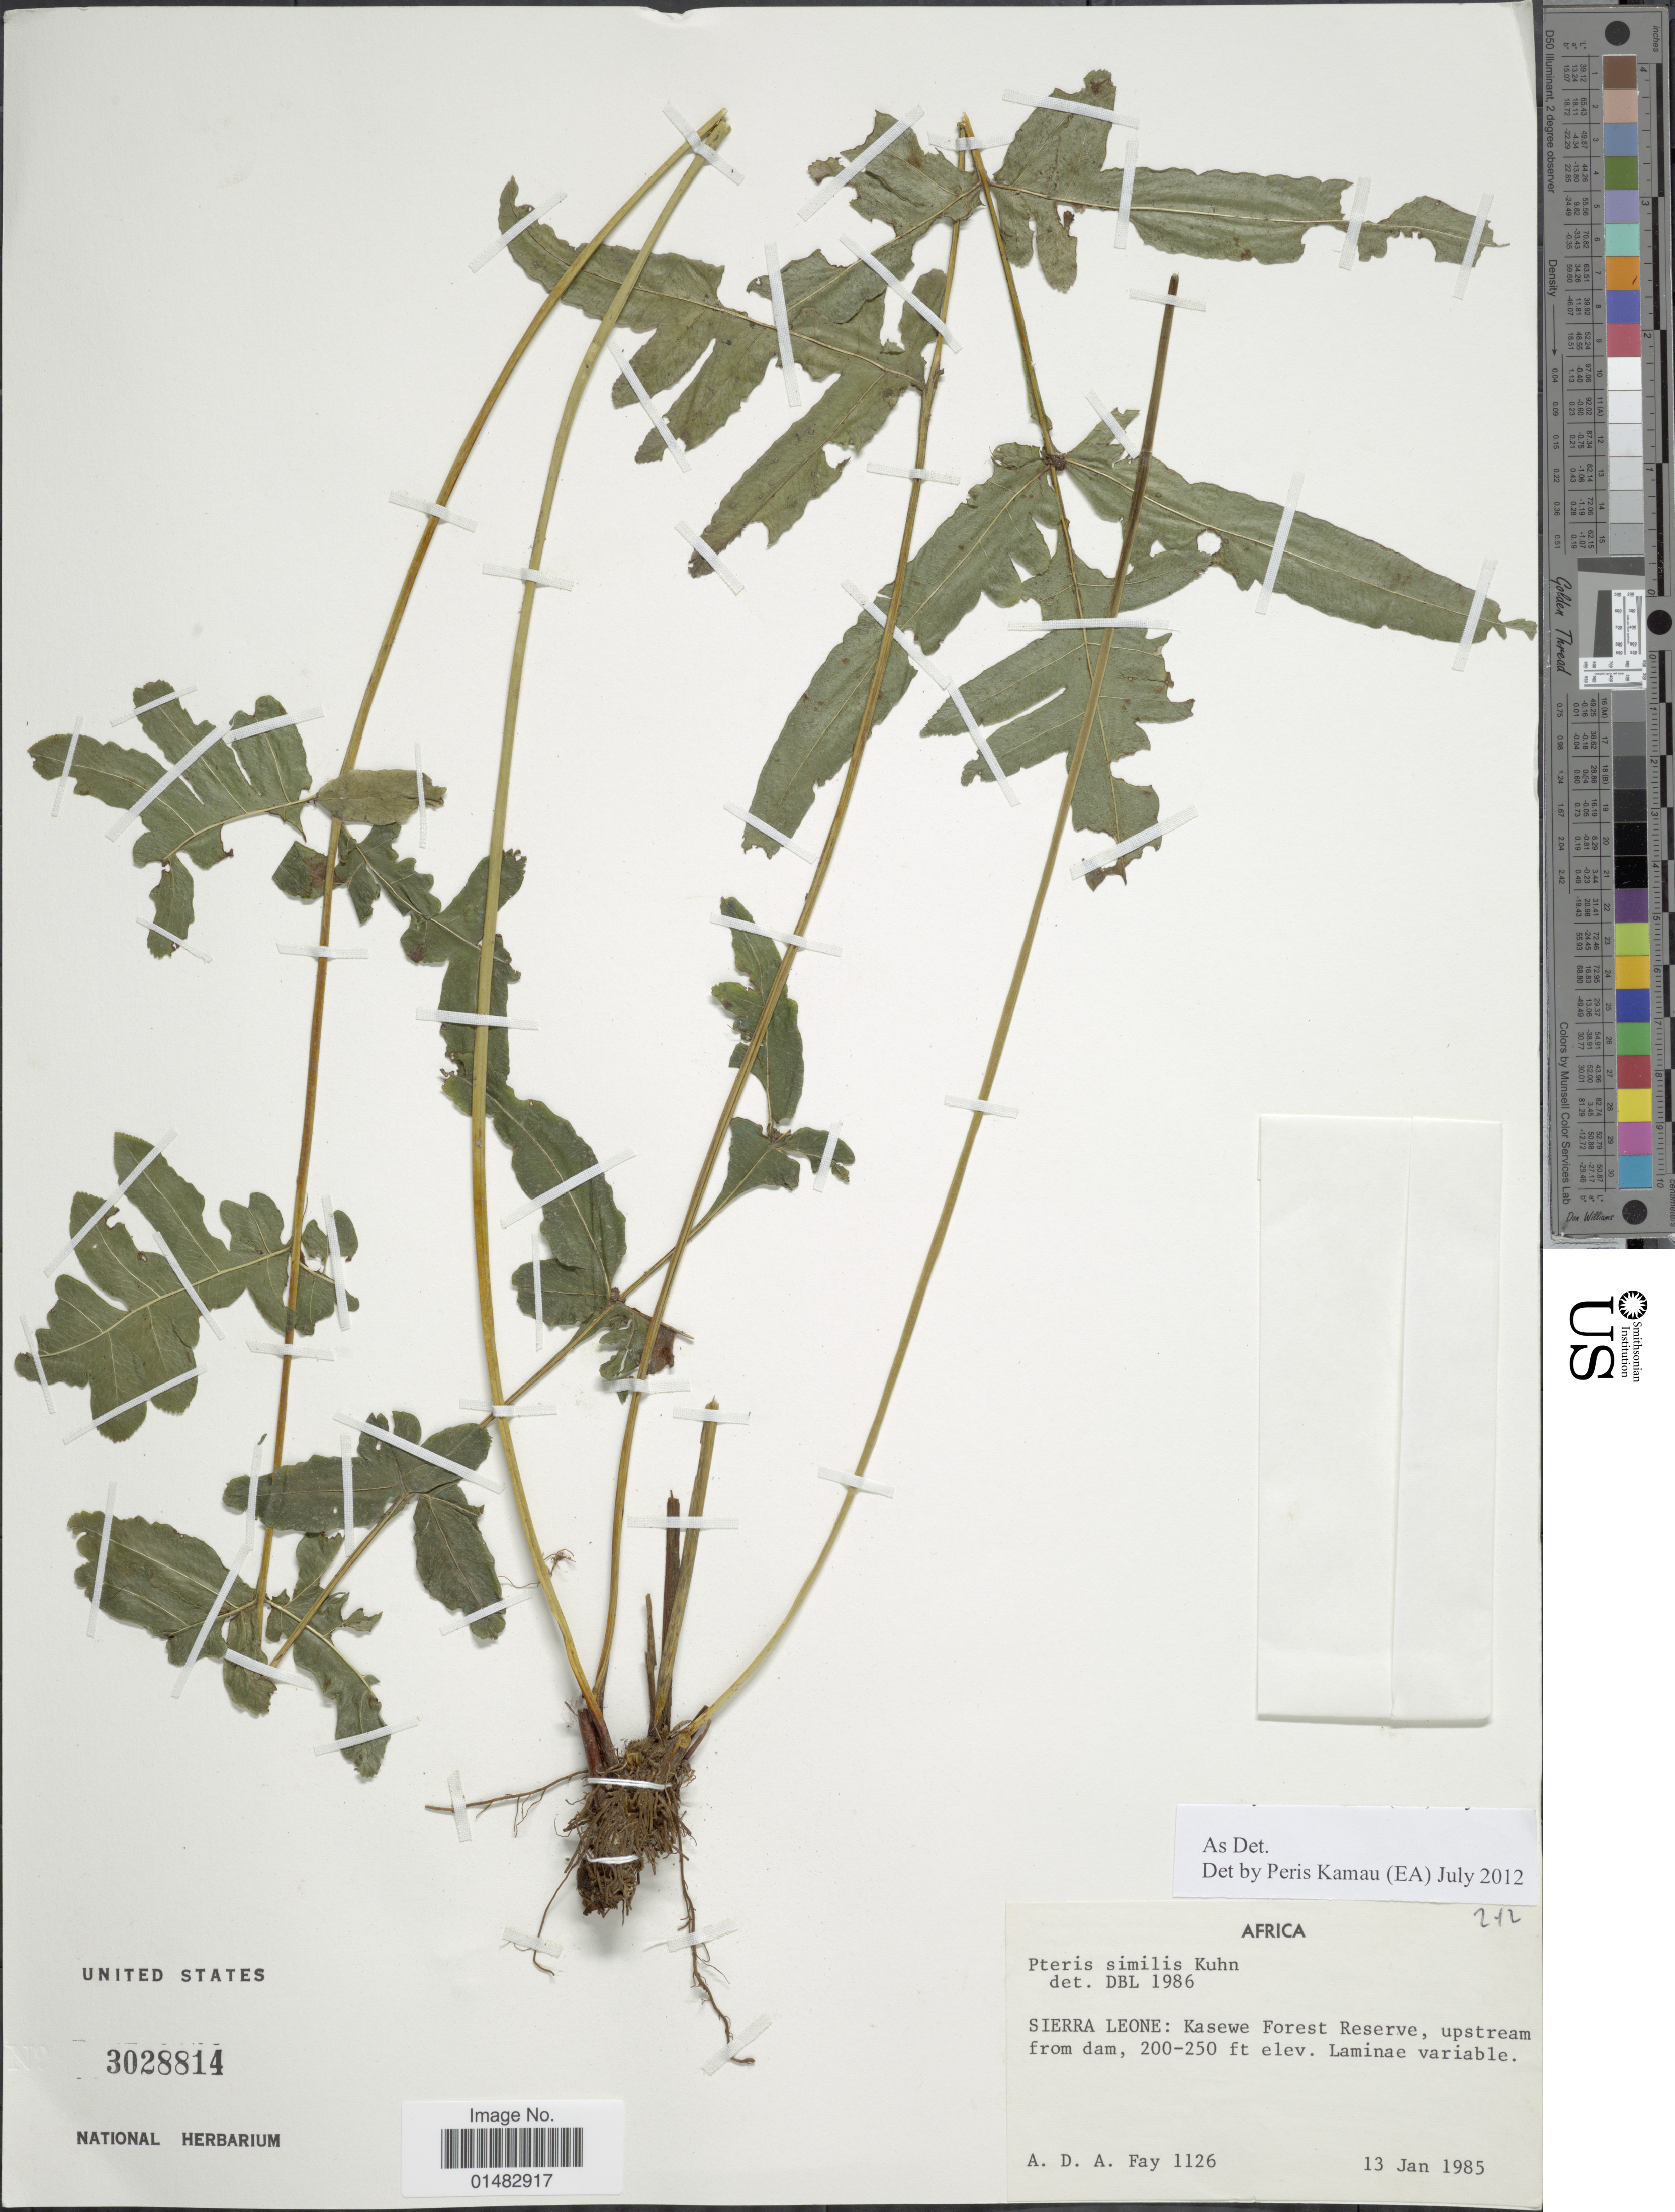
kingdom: Plantae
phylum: Tracheophyta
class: Polypodiopsida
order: Polypodiales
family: Pteridaceae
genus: Pteris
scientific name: Pteris similis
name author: Kuhn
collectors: A. Fay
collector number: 1126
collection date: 1985-01-13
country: Sierra Leone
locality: Kasewe Forest Reserve, upstream from dam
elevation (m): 61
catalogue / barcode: US 3028814